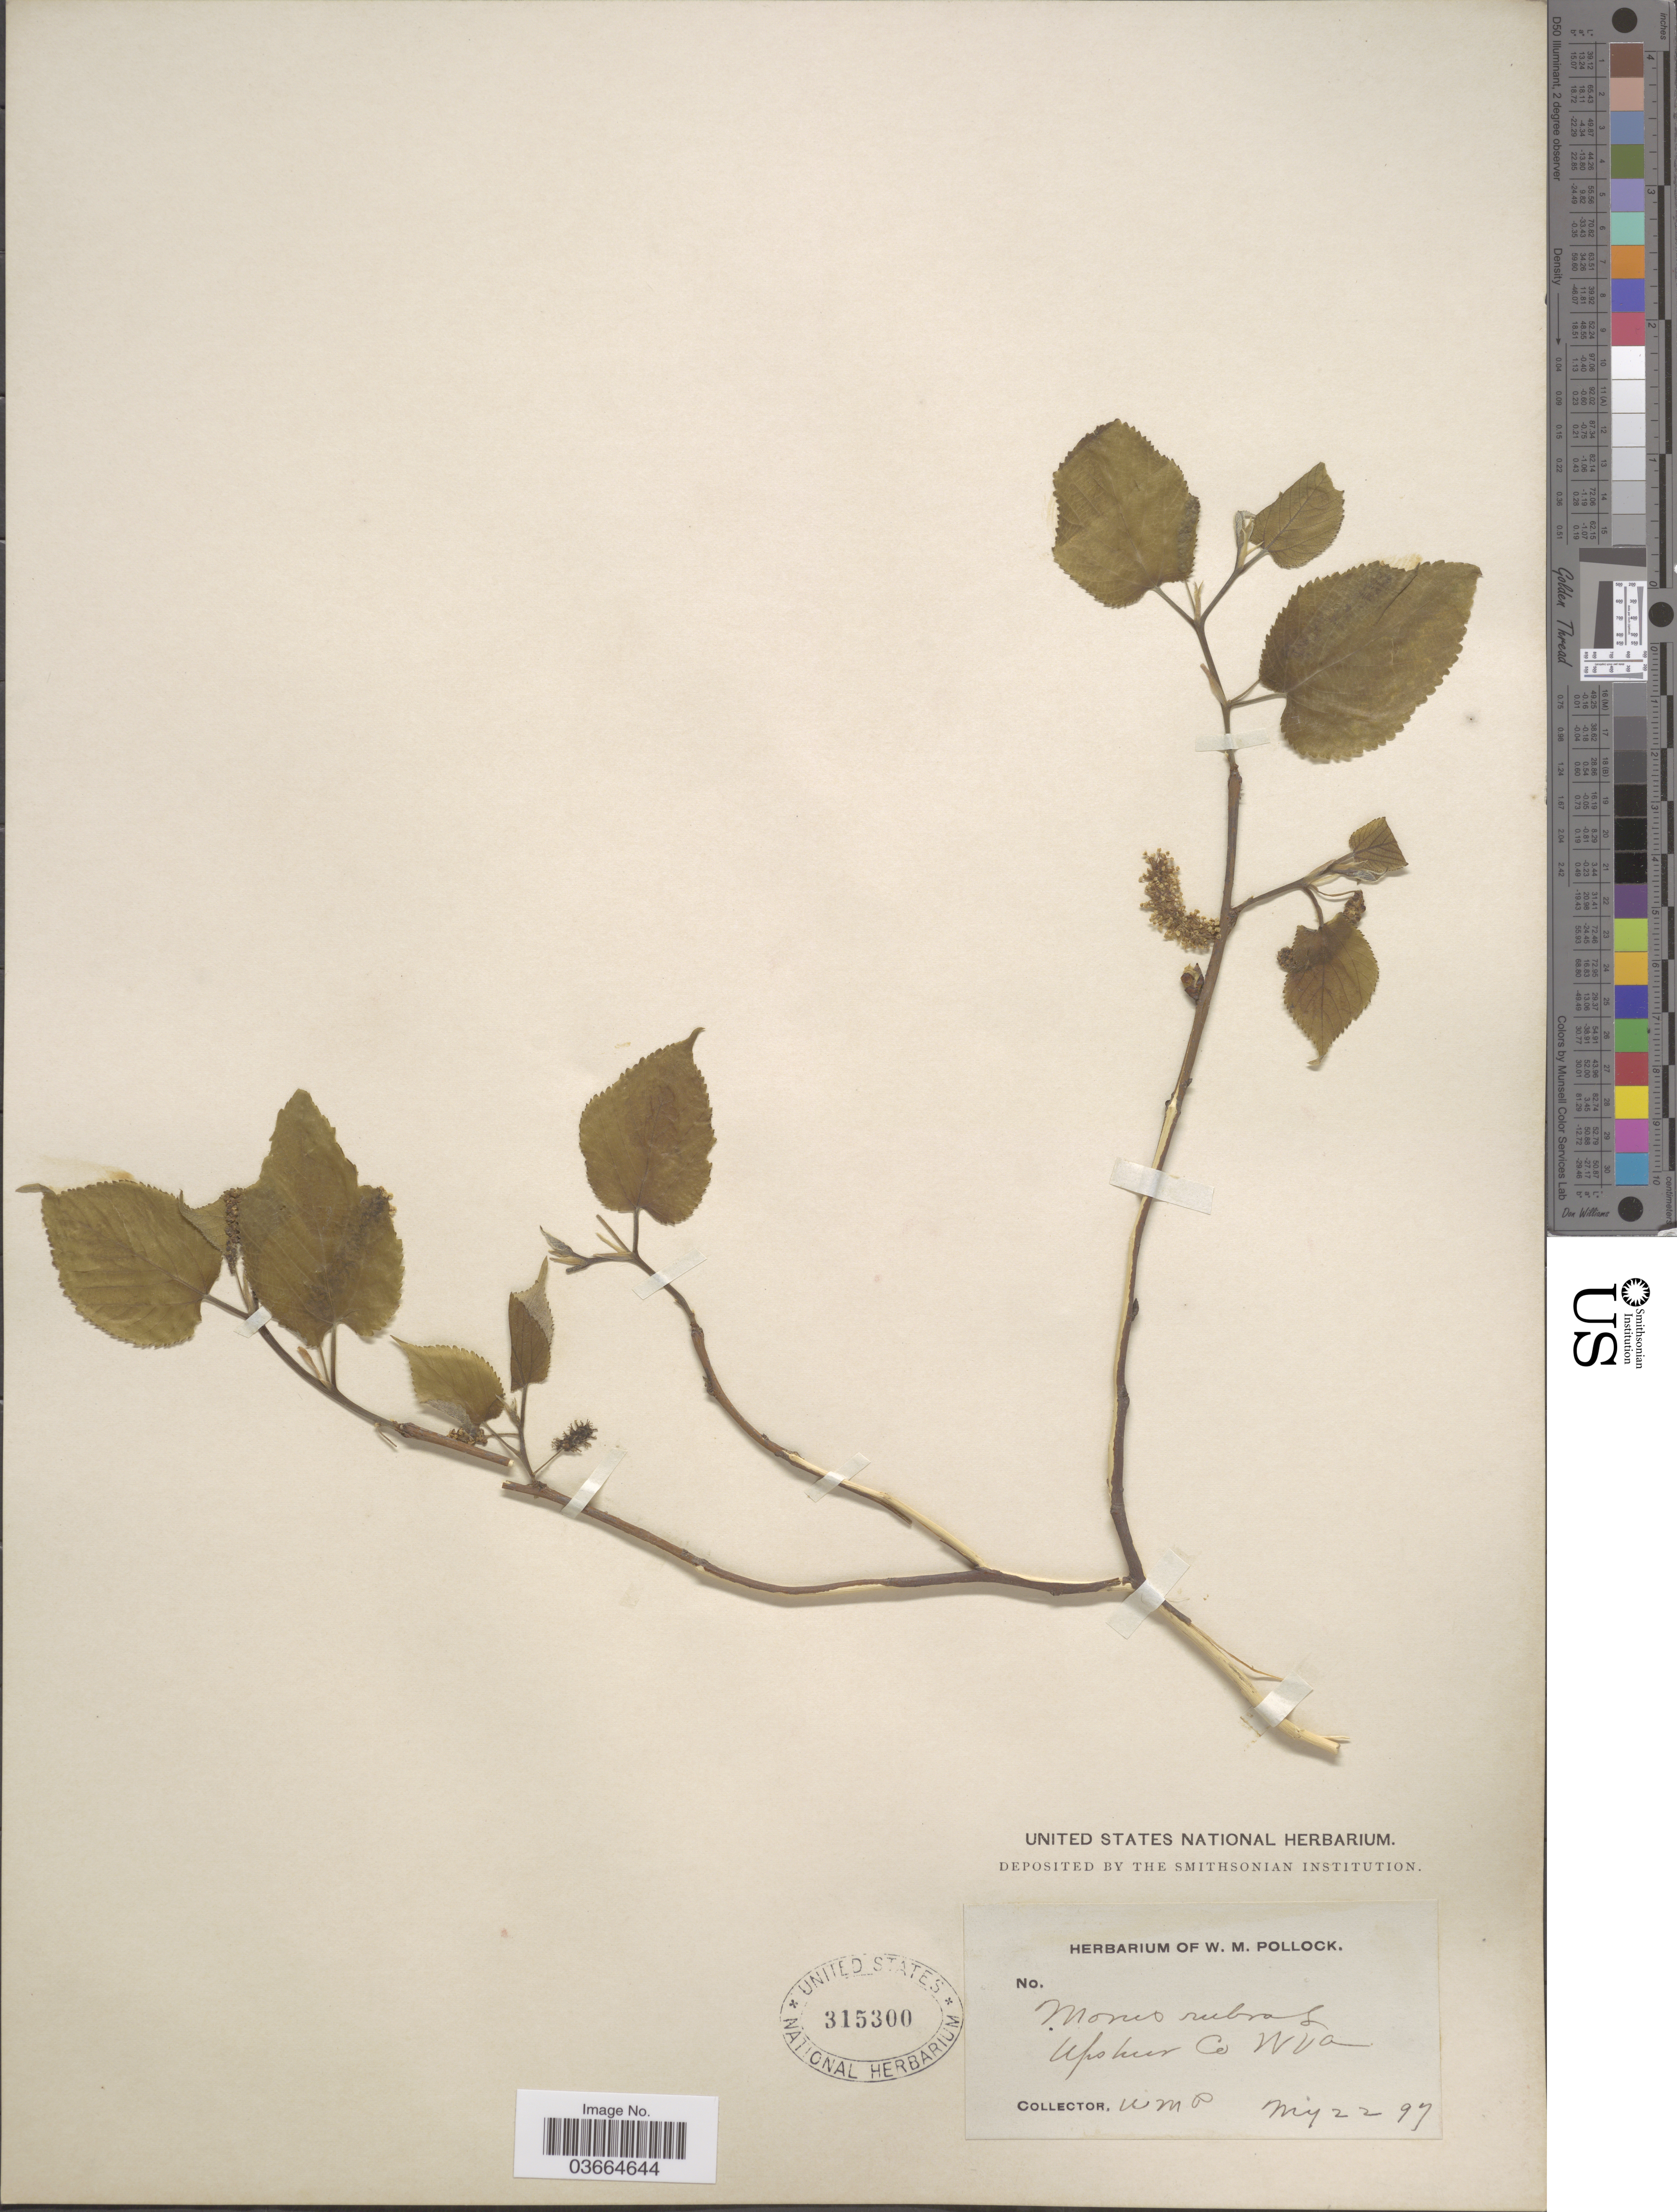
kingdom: Plantae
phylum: Tracheophyta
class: Magnoliopsida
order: Rosales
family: Moraceae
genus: Morus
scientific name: Morus rubra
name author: L.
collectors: W. M. Pollock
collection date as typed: Transcribed d/m/y: 22/5/97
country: United States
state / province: West Virginia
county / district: Upshur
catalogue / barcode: US 315300